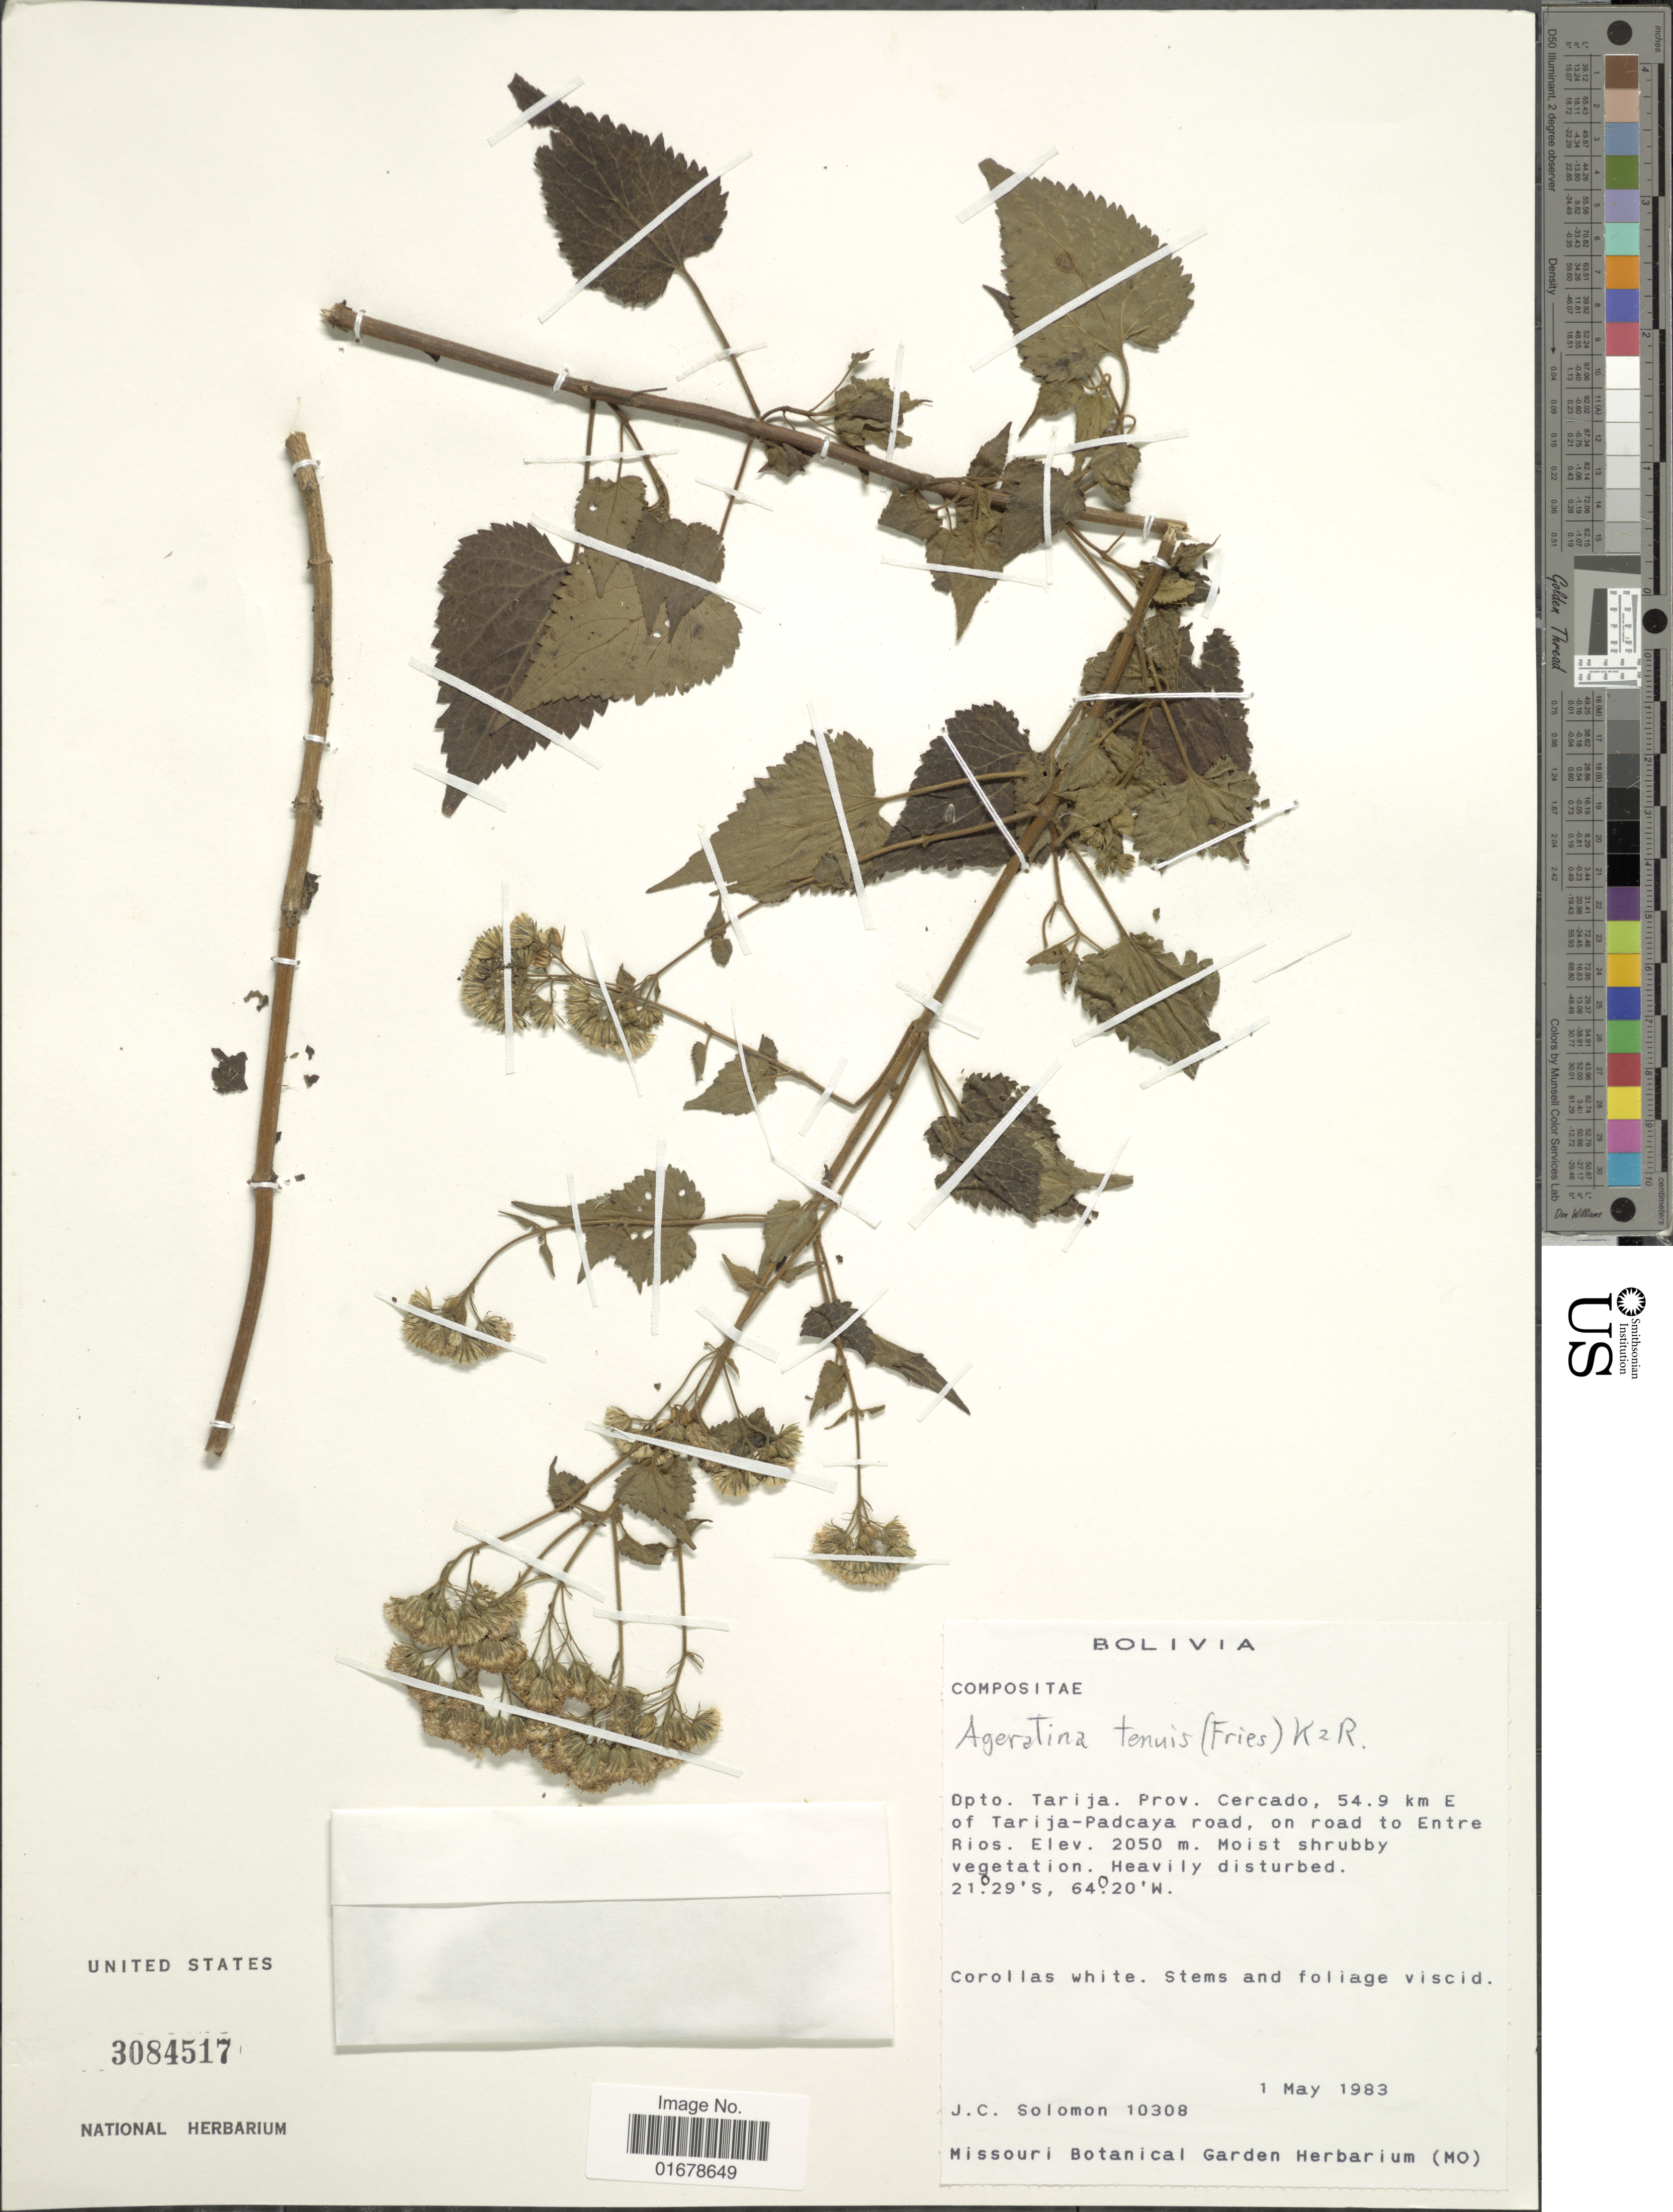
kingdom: Plantae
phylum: Tracheophyta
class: Magnoliopsida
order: Asterales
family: Asteraceae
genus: Ageratina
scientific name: Ageratina tenuis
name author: (R.E. Fr.) R.M. King & H. Rob.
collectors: J. C. Solomon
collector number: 10308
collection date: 1983-05-01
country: Bolivia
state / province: Tarija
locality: Dpto. Tarija, Prov. Cercado, 54.9 km E of Tarija-Padacya road, on road to Entre Rios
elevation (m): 2050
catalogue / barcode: US 3084517